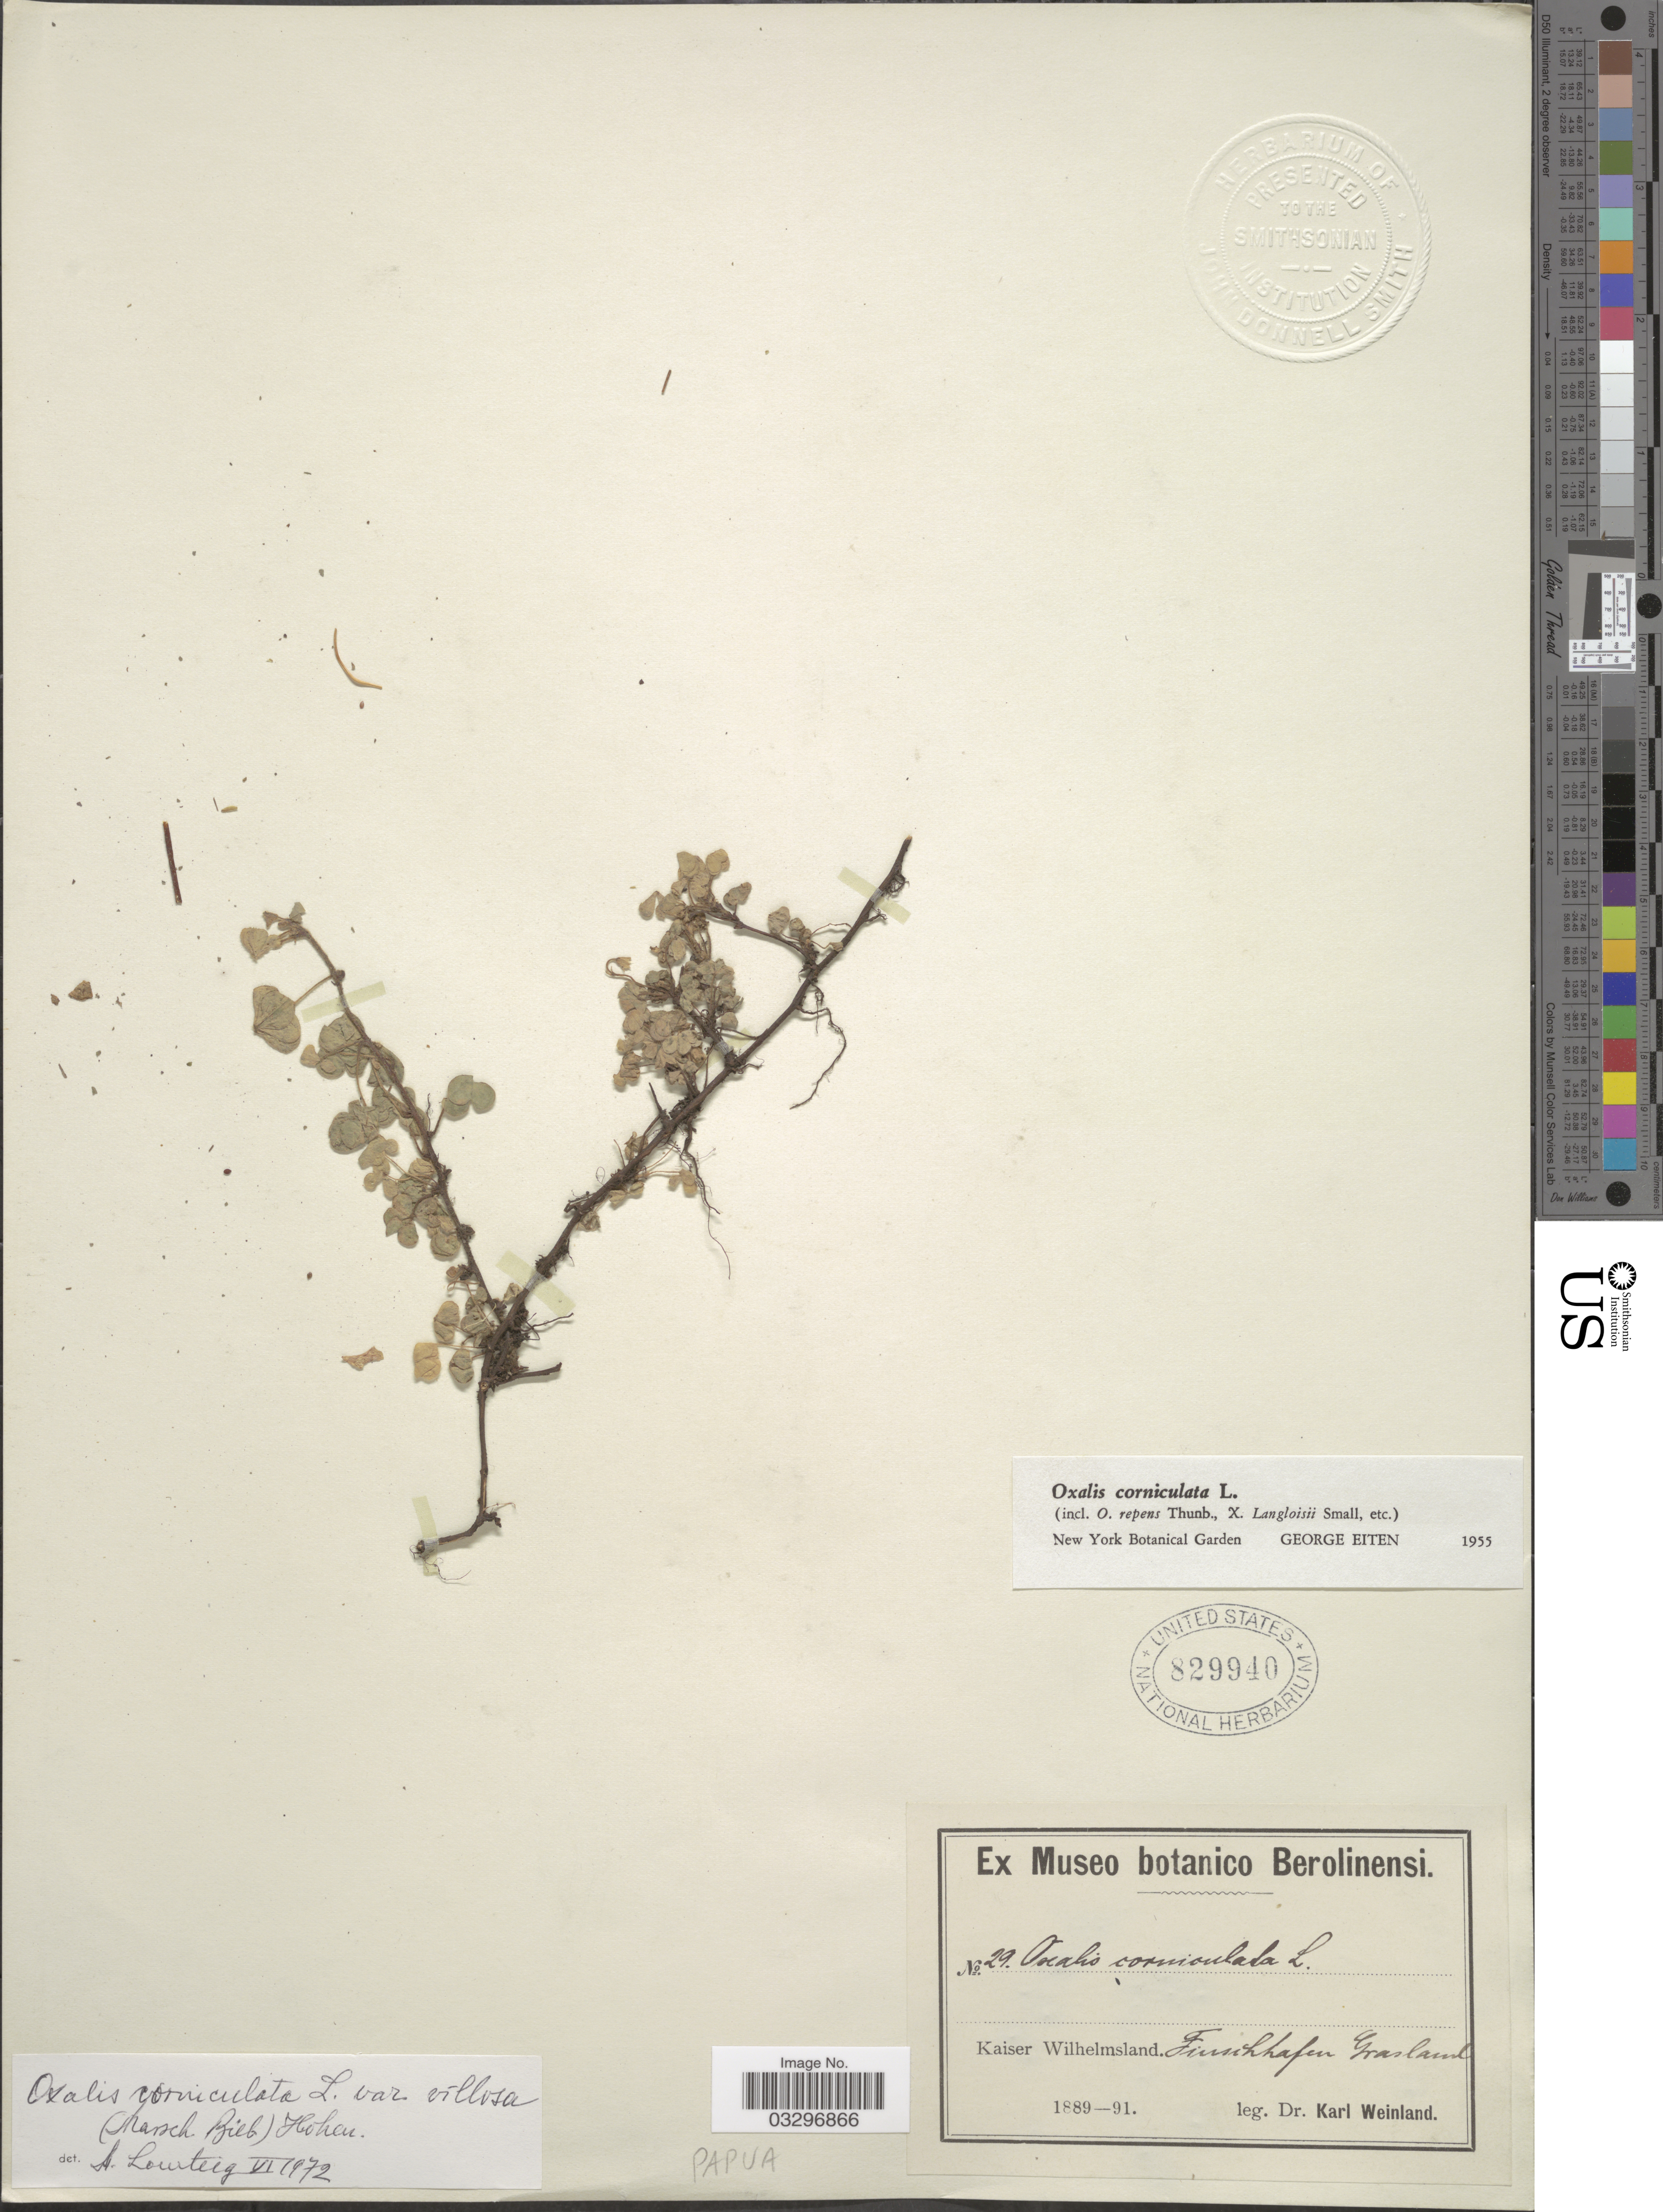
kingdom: Plantae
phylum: Tracheophyta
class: Magnoliopsida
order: Oxalidales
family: Oxalidaceae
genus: Oxalis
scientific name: Oxalis corniculata var. villosa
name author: (M. Bieb.) Hohen.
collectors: K. Weinland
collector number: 29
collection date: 1889/1891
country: Papua New Guinea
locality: Kaiser Wilhelmsland. Finschhafen.Grasland. Papua.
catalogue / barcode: US 829940